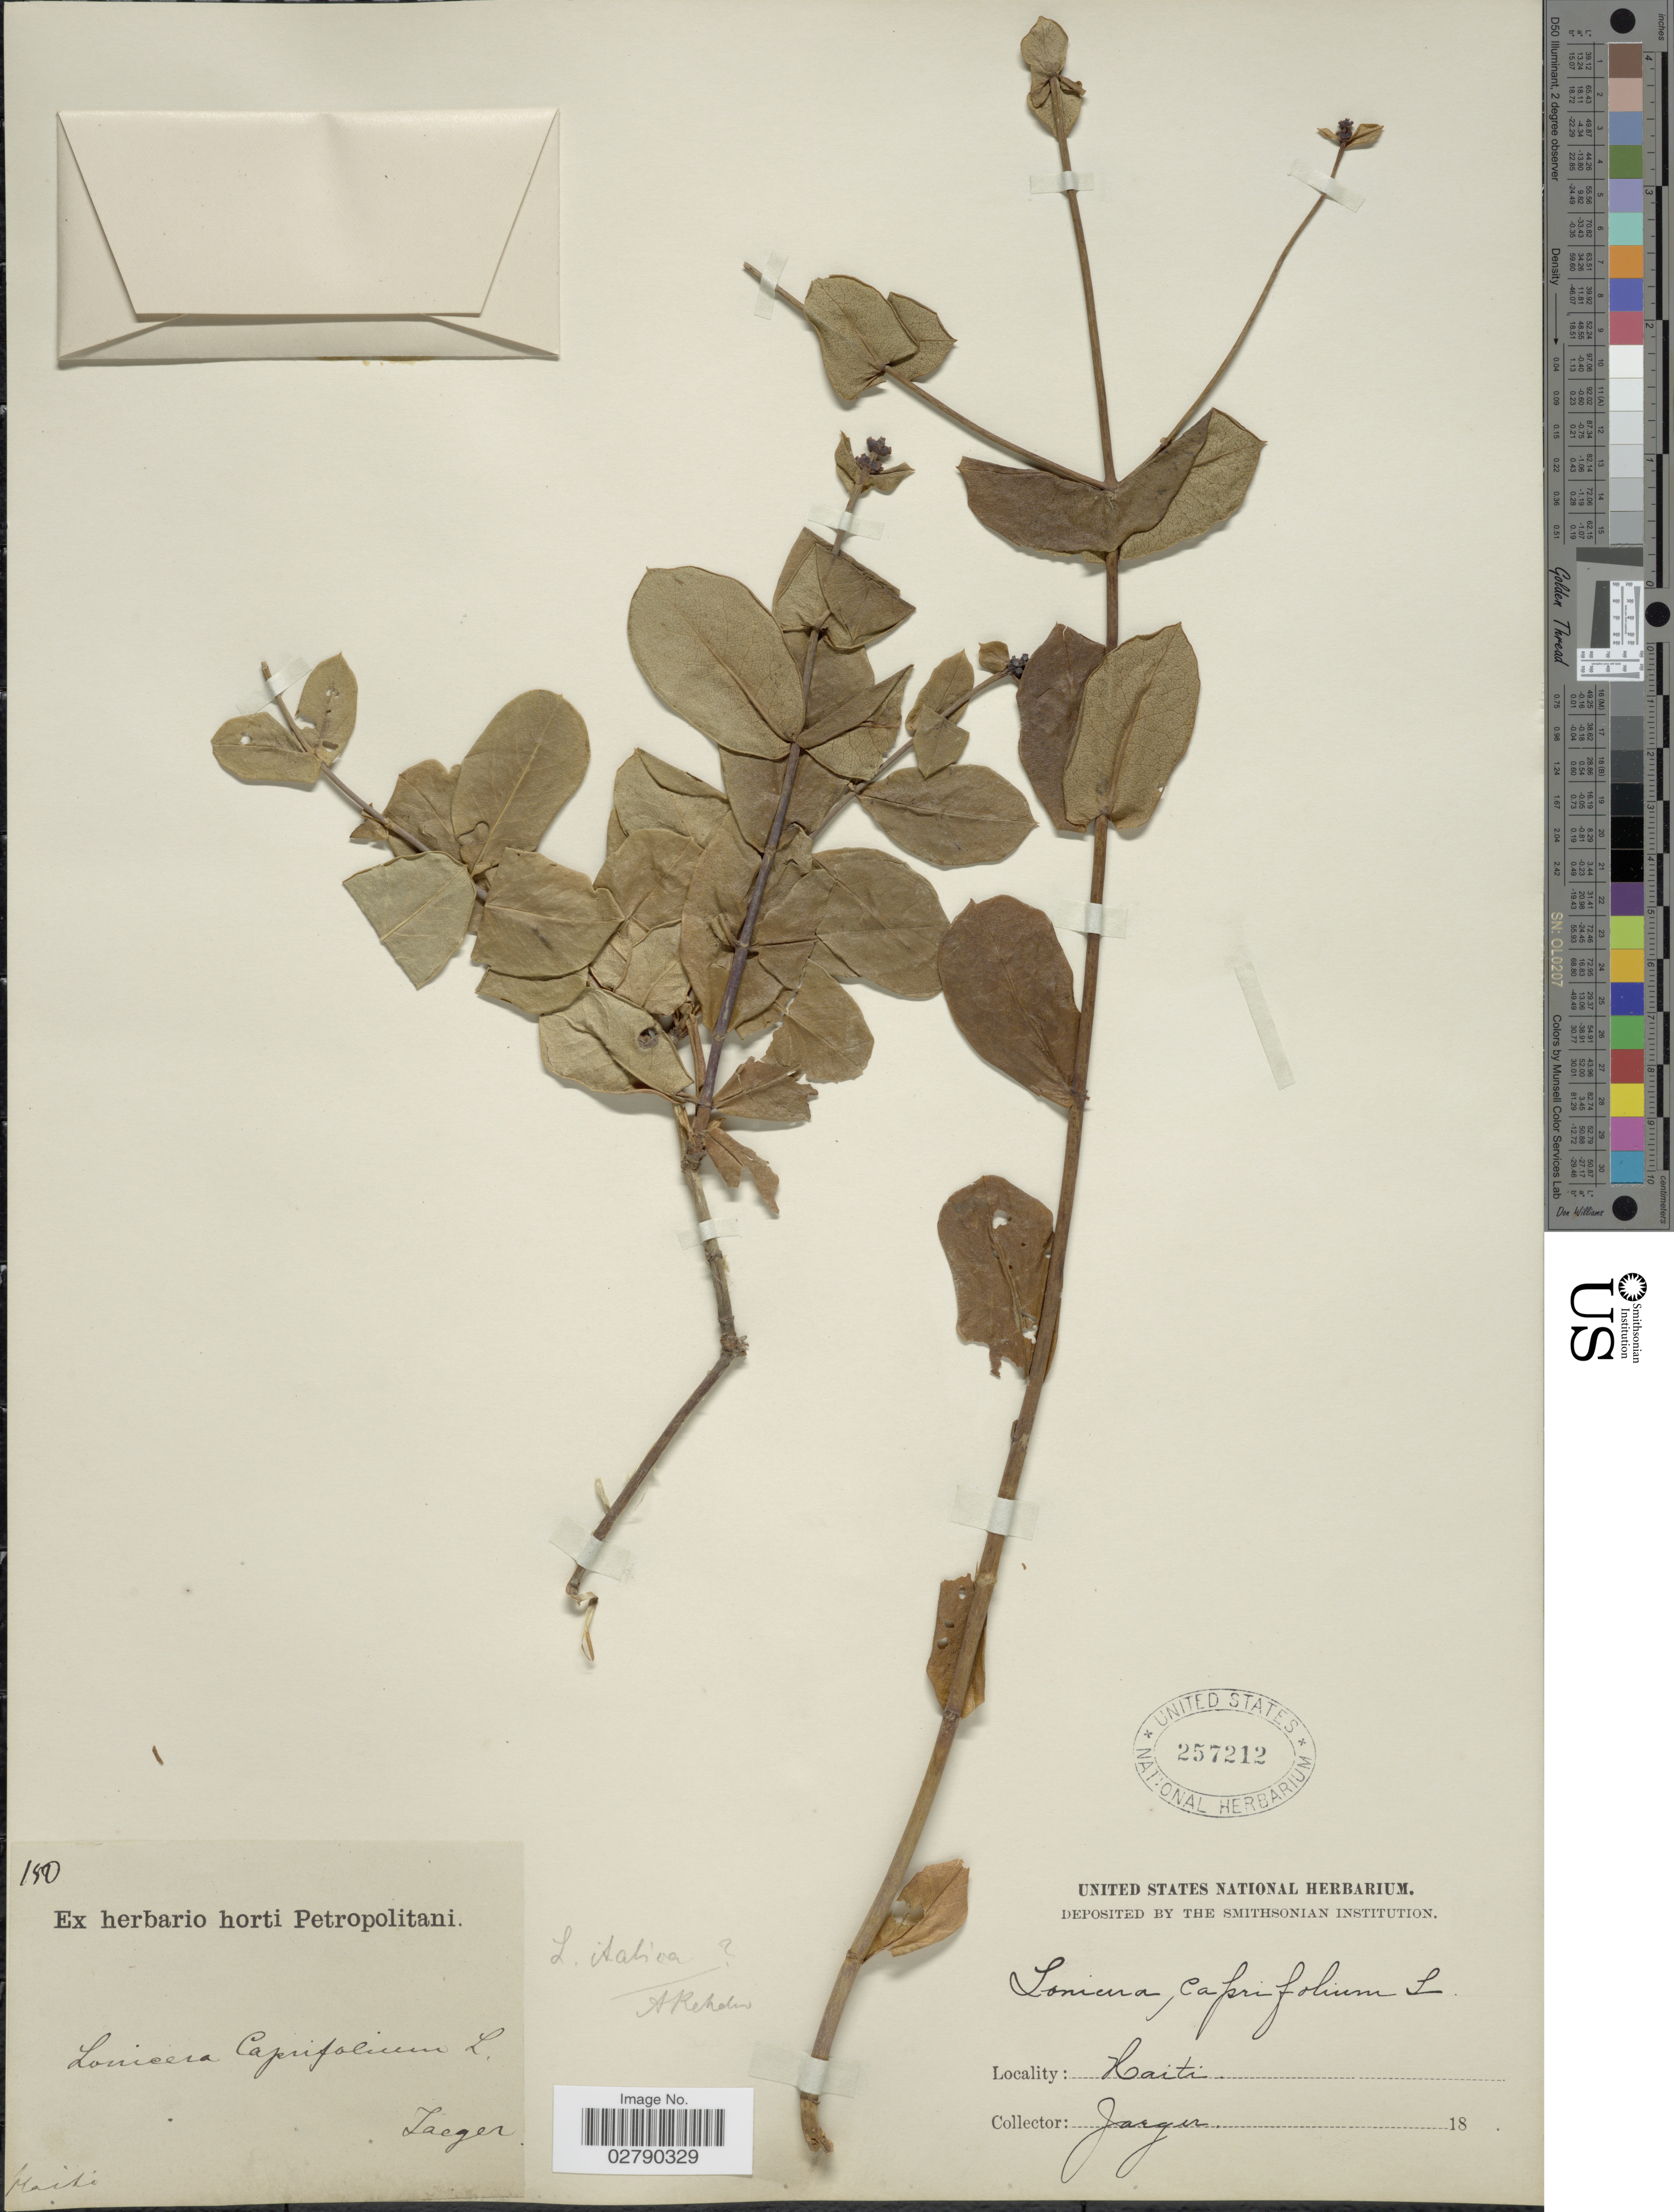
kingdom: Plantae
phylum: Tracheophyta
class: Magnoliopsida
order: Dipsacales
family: Caprifoliaceae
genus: Lonicera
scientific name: Lonicera x italica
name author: Kütz.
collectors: -. Jaeger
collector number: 180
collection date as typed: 18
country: Haiti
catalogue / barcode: US 257212